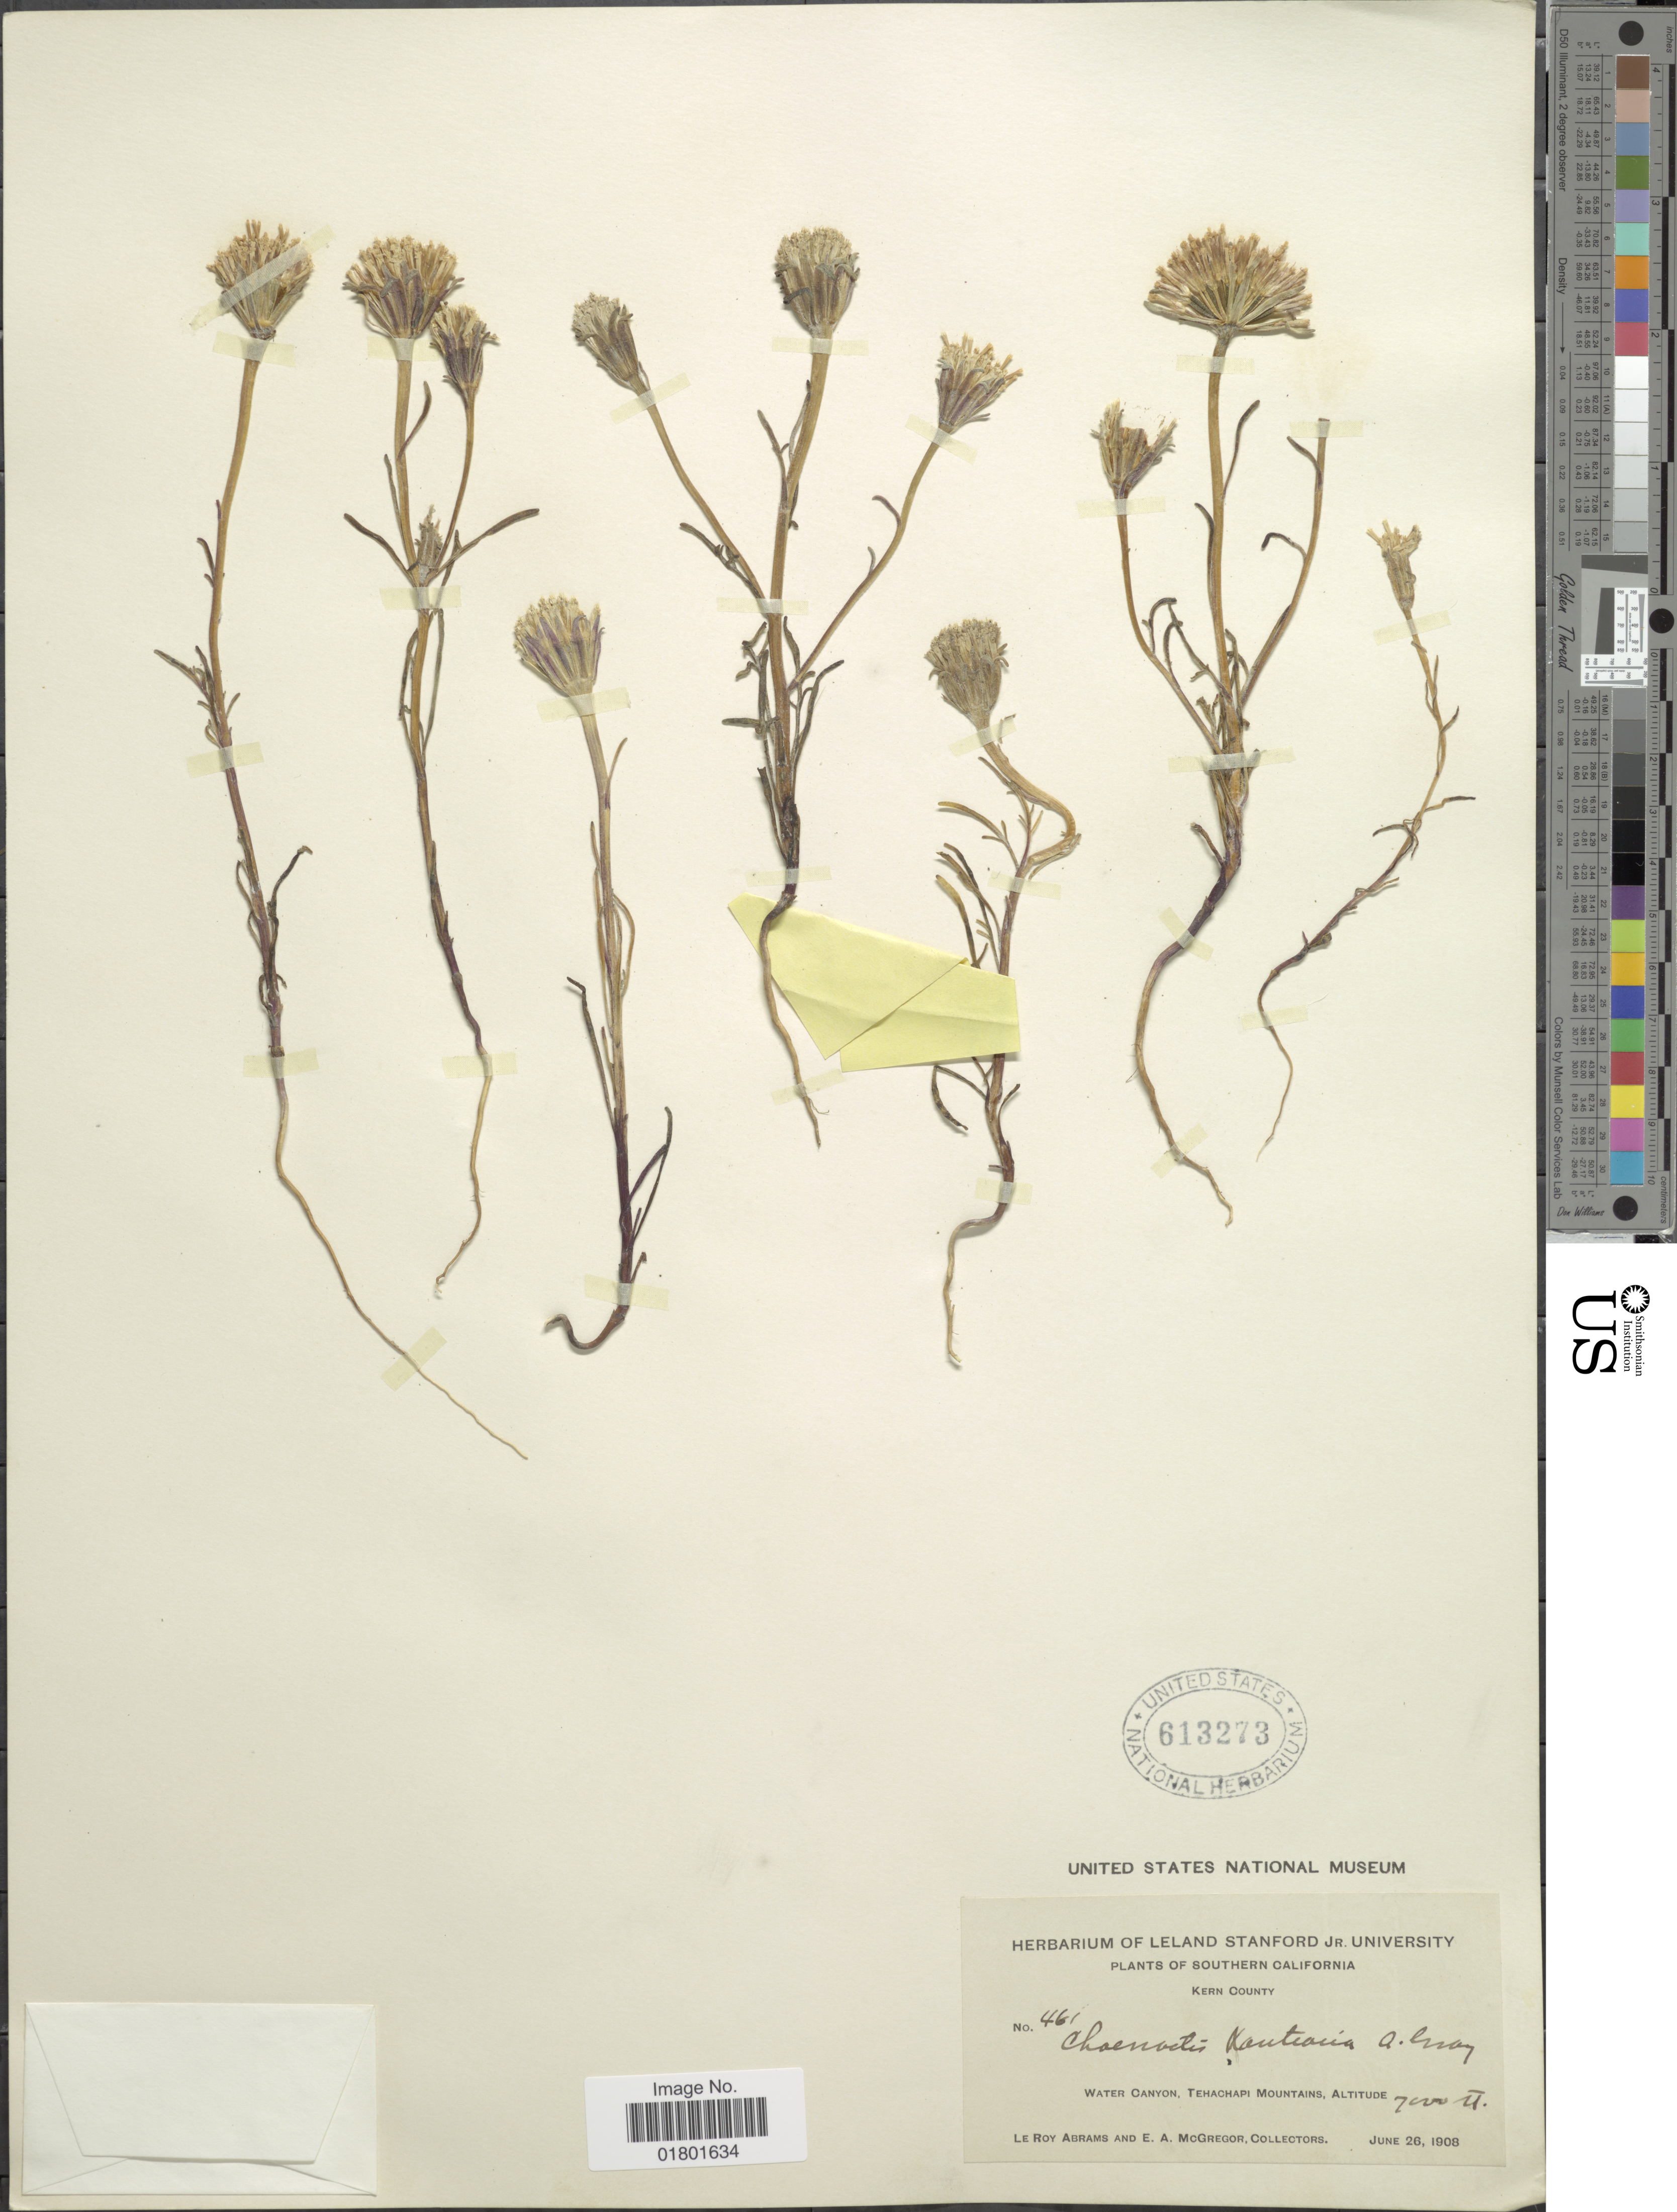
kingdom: Plantae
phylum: Tracheophyta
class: Magnoliopsida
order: Asterales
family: Asteraceae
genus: Chaenactis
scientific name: Chaenactis xantiana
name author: A. Gray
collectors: L. Abrams & E. A. McGregor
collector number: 461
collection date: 1908-06-26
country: United States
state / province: California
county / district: Kern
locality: Southern California, Kern County, Water Canyon, Tehachapi Mountains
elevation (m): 2134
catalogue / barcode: US 613273